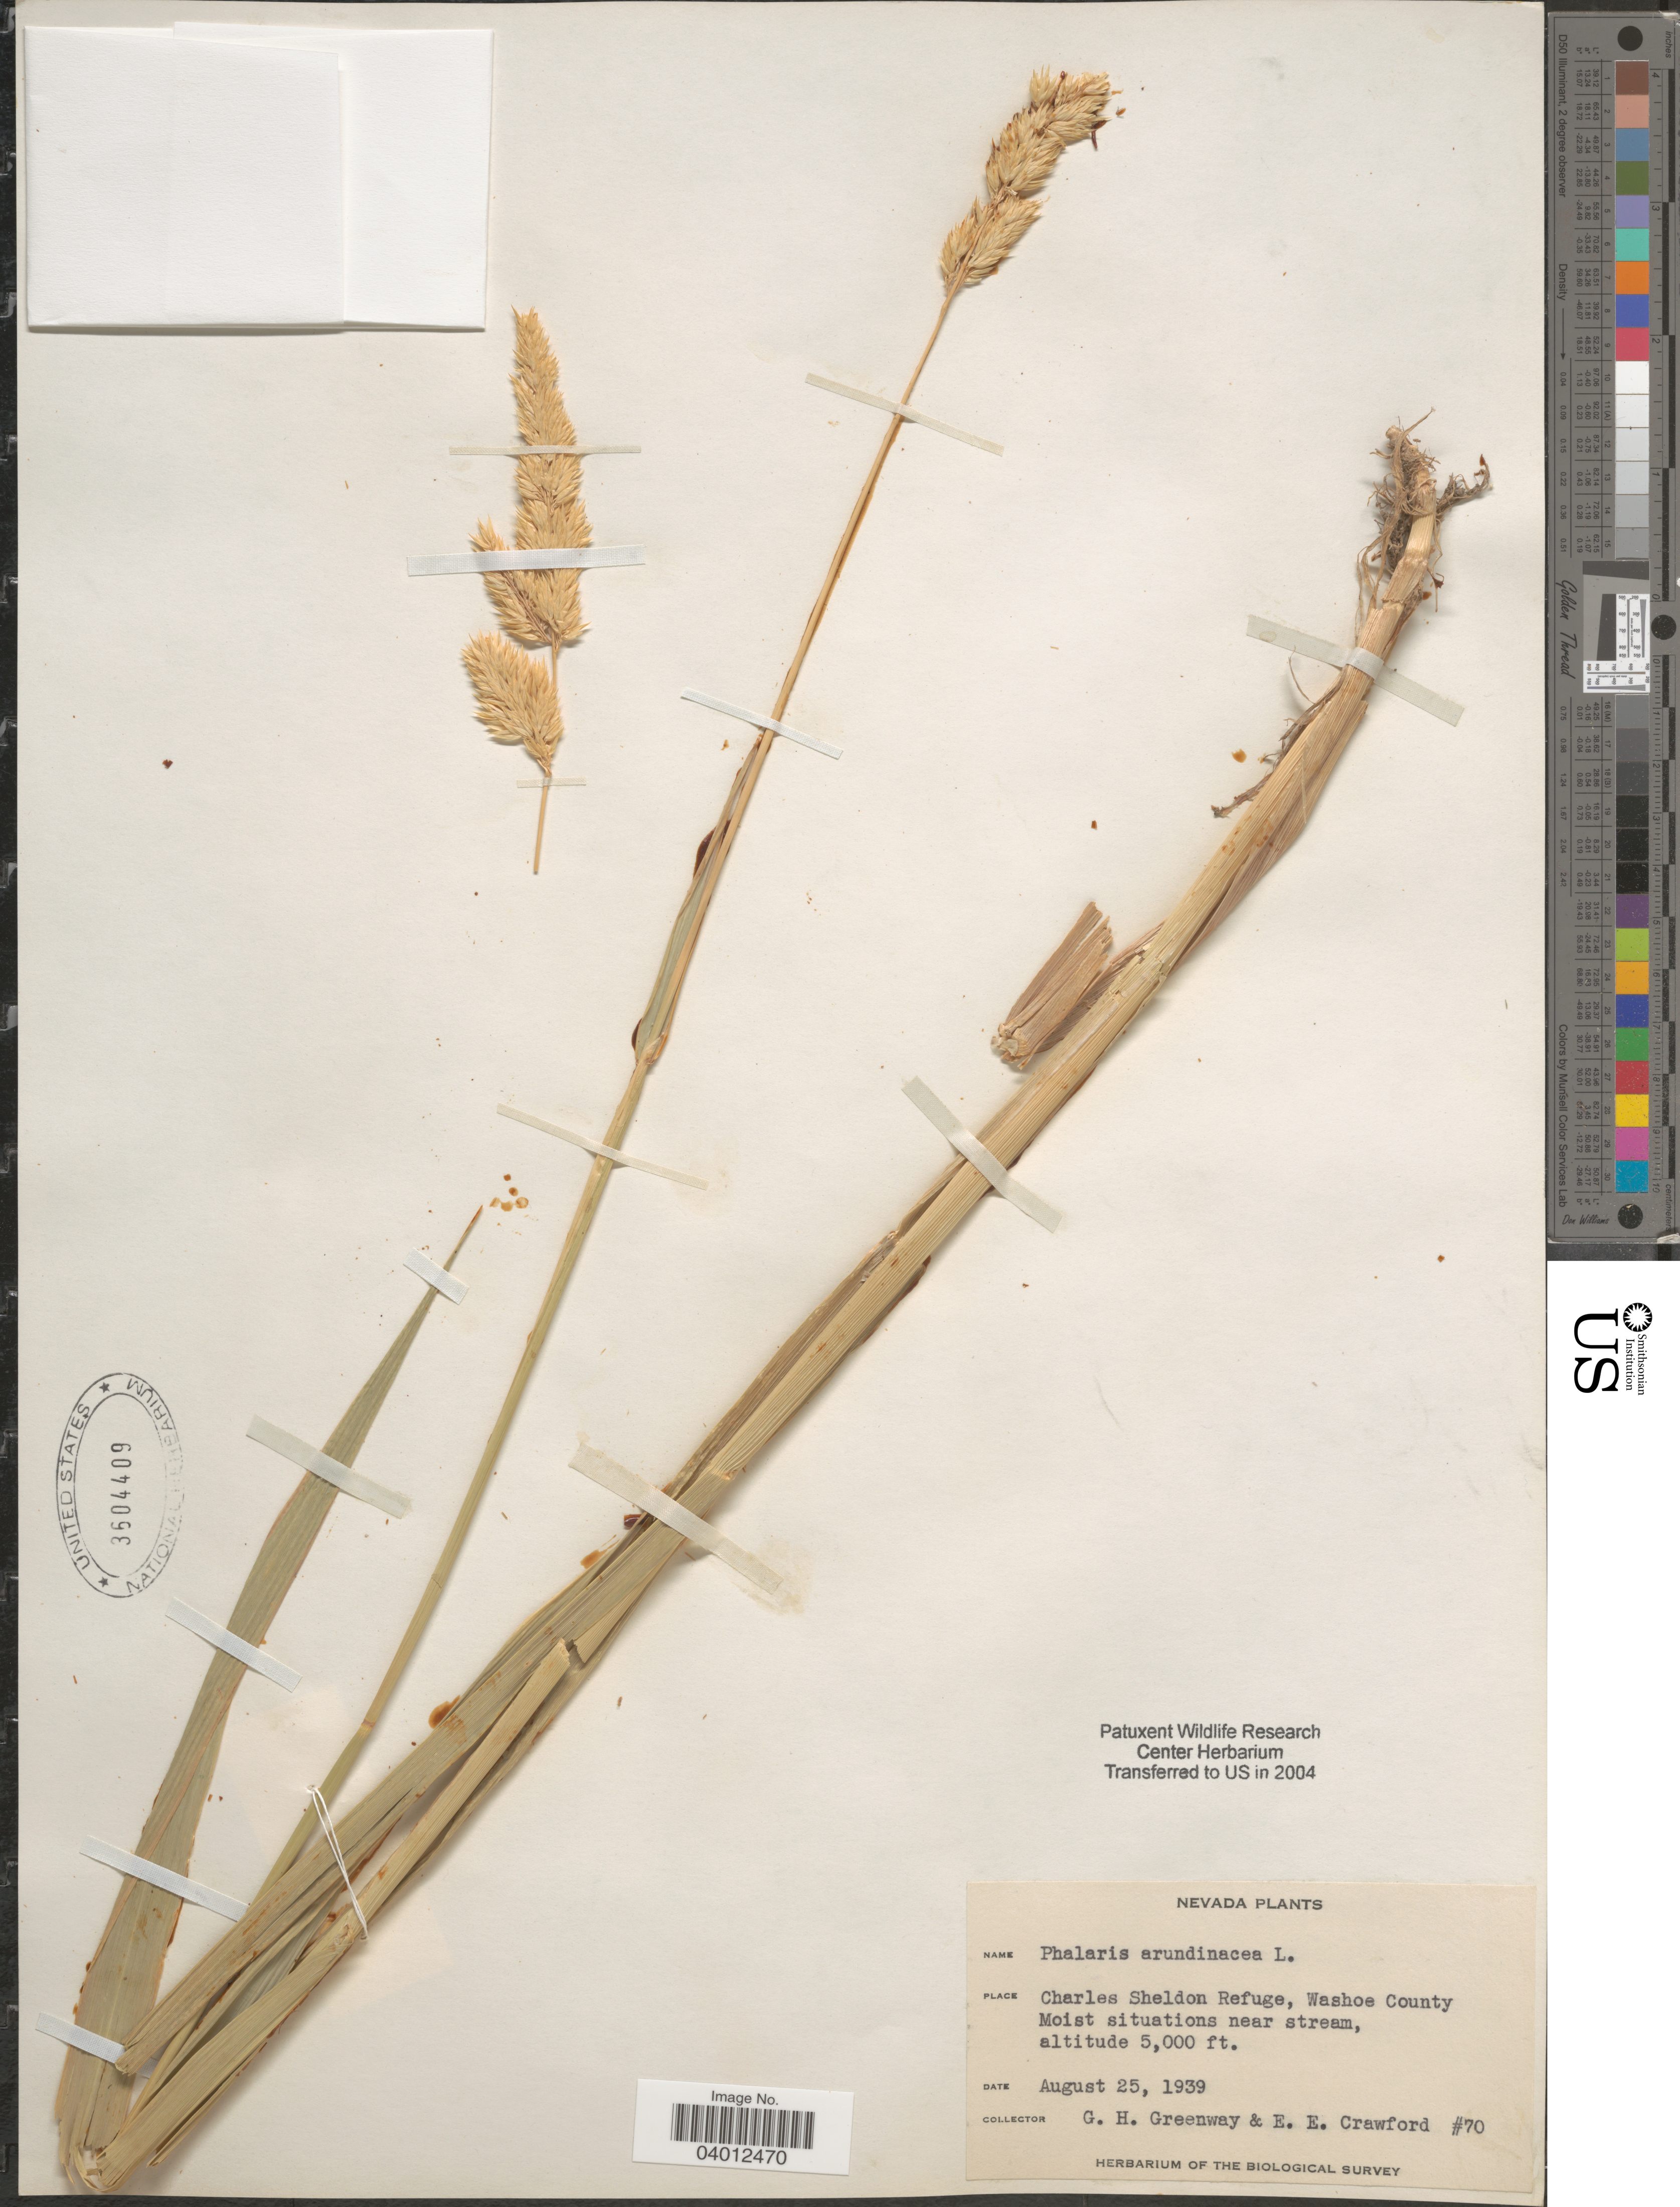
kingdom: Plantae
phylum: Tracheophyta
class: Liliopsida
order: Poales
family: Poaceae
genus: Phalaris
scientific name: Phalaris arundinacea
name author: L.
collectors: G. Greenway & E. Crawford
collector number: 70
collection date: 1939-08-25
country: United States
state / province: Nevada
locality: Charles Sheldon Refuge, Washoe County.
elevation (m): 1524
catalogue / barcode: US 3604409